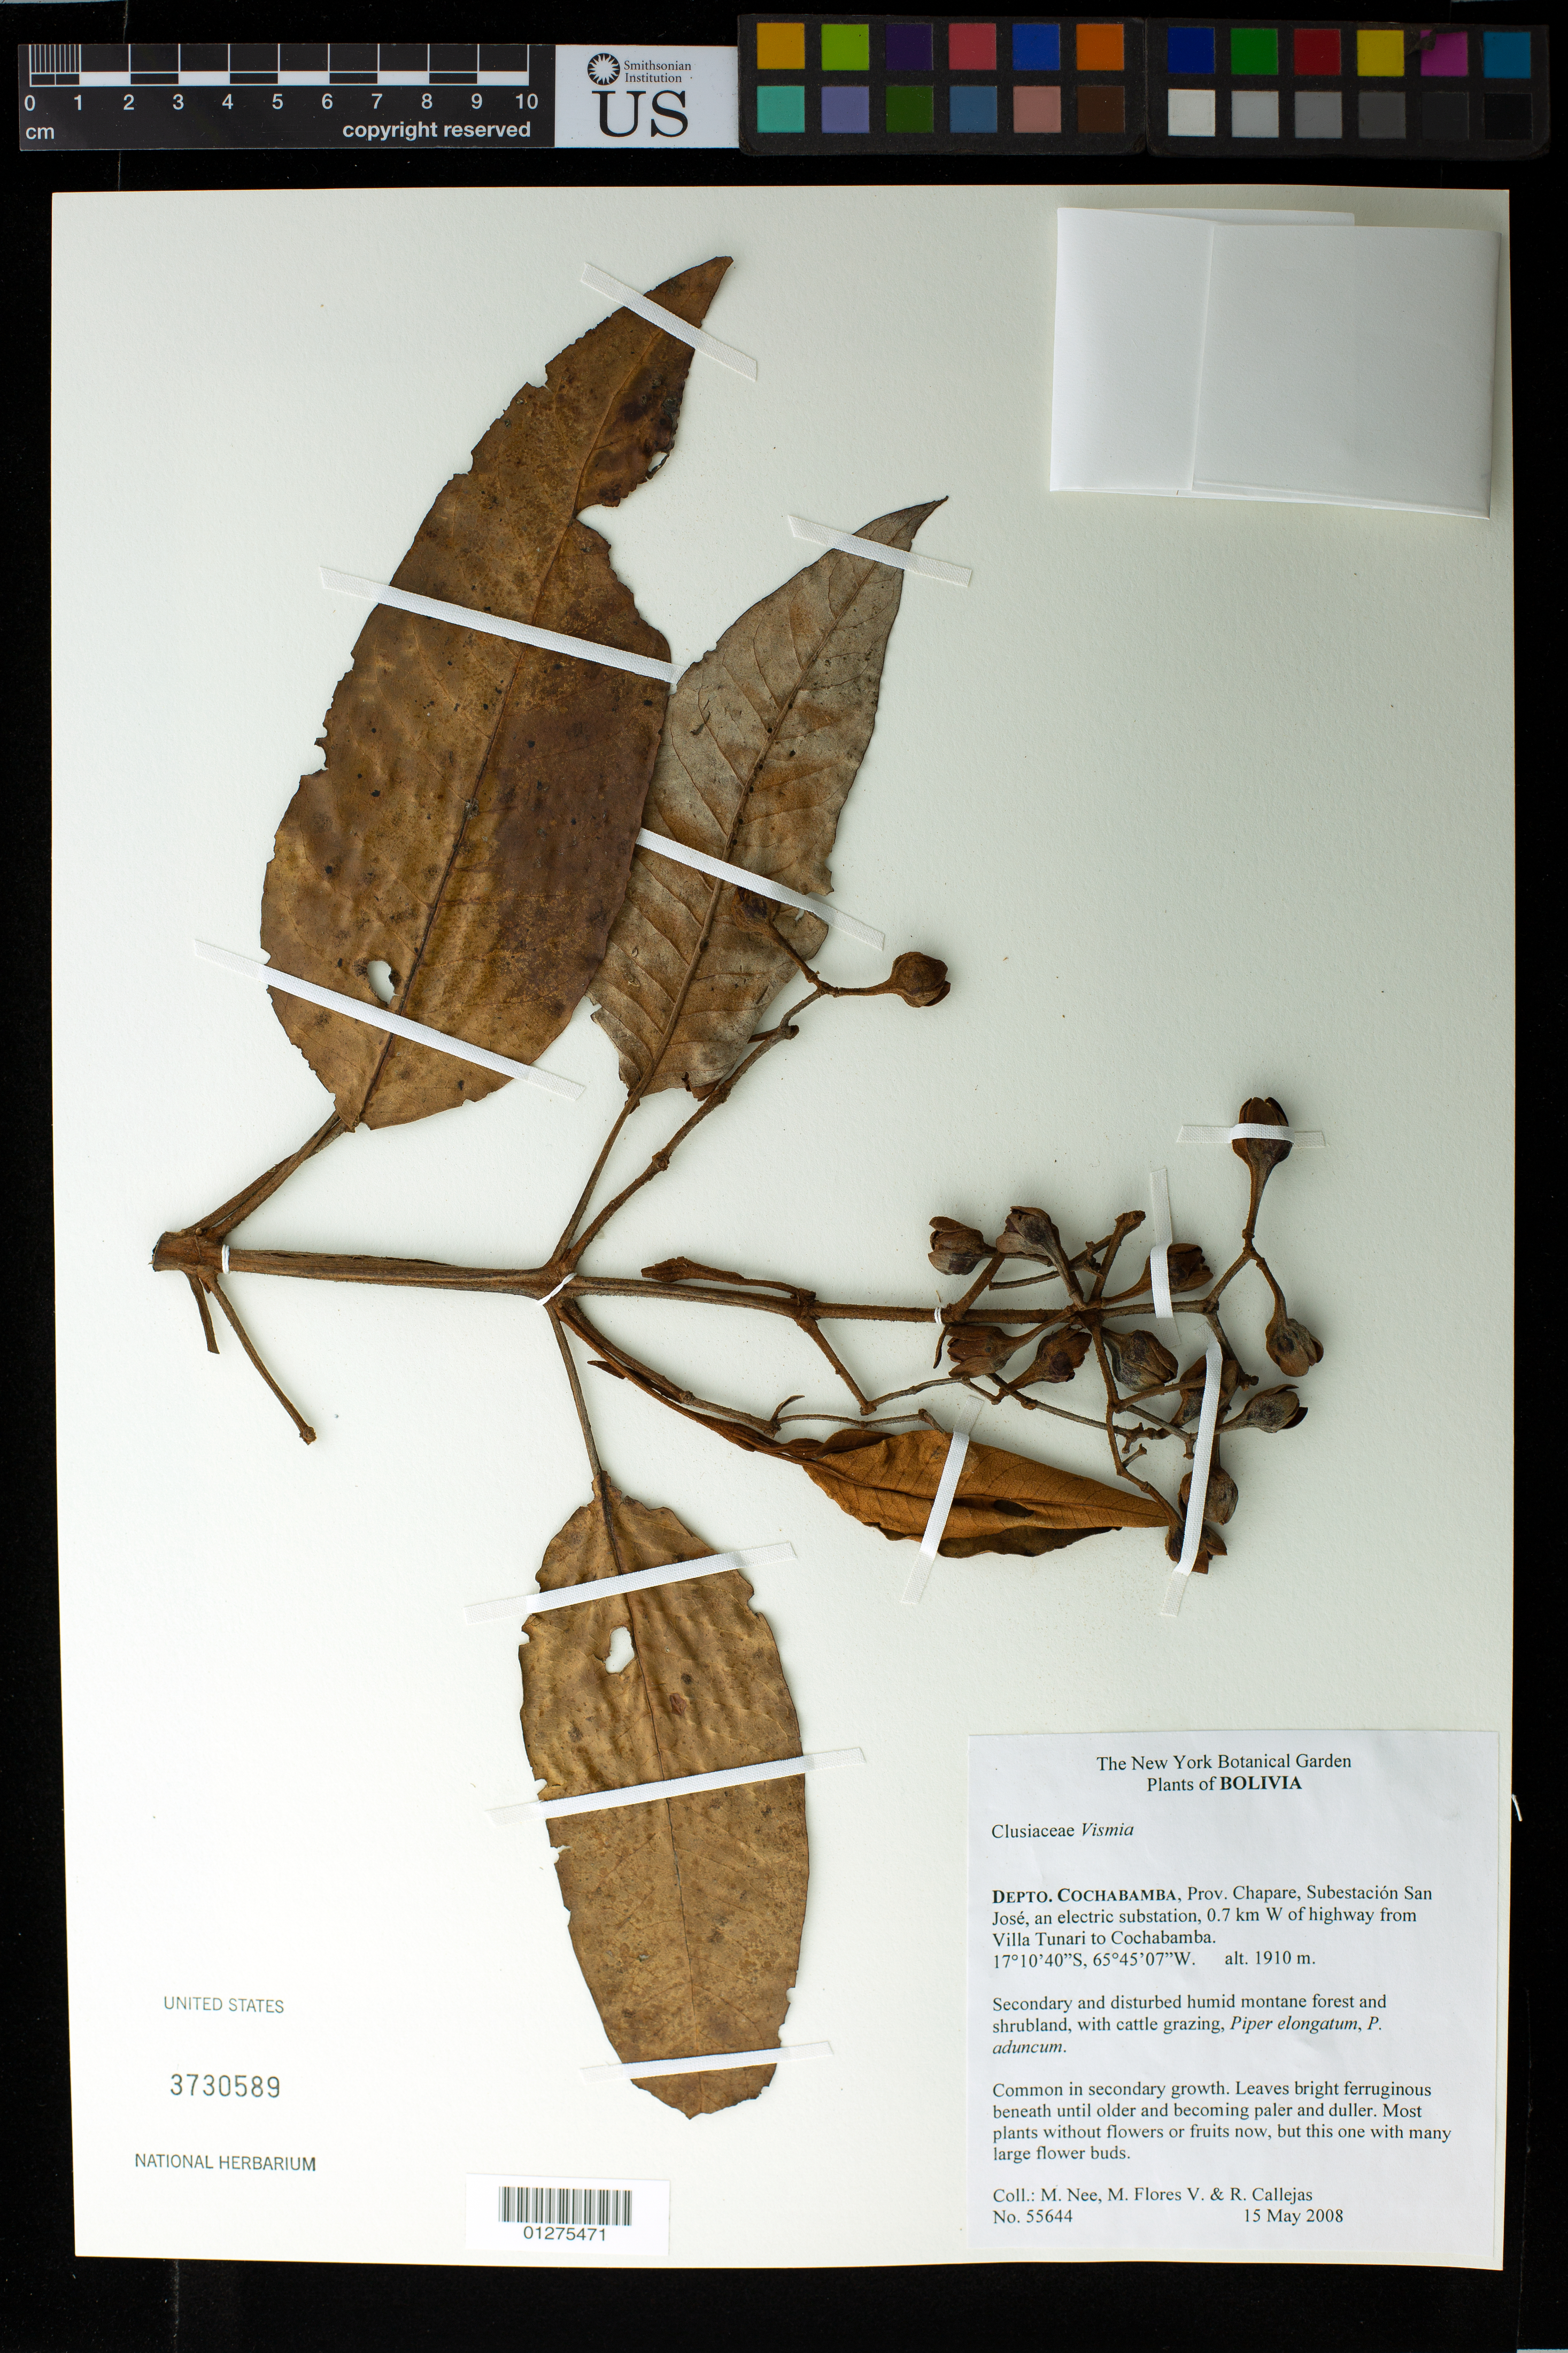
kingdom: Plantae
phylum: Tracheophyta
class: Magnoliopsida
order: Malpighiales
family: Hypericaceae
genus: Vismia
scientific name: Vismia sp.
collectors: M. Nee, M. Flores & R. Callejas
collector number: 55644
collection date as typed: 05.15.2008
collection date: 2008-05-15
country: Bolivia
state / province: Cochabamba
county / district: Chaparé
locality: Subestacion San Jose, an electric substation, 0.7 km W of highway from Villa Tunari to Cochabamba.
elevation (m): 1910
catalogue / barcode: US 3730589